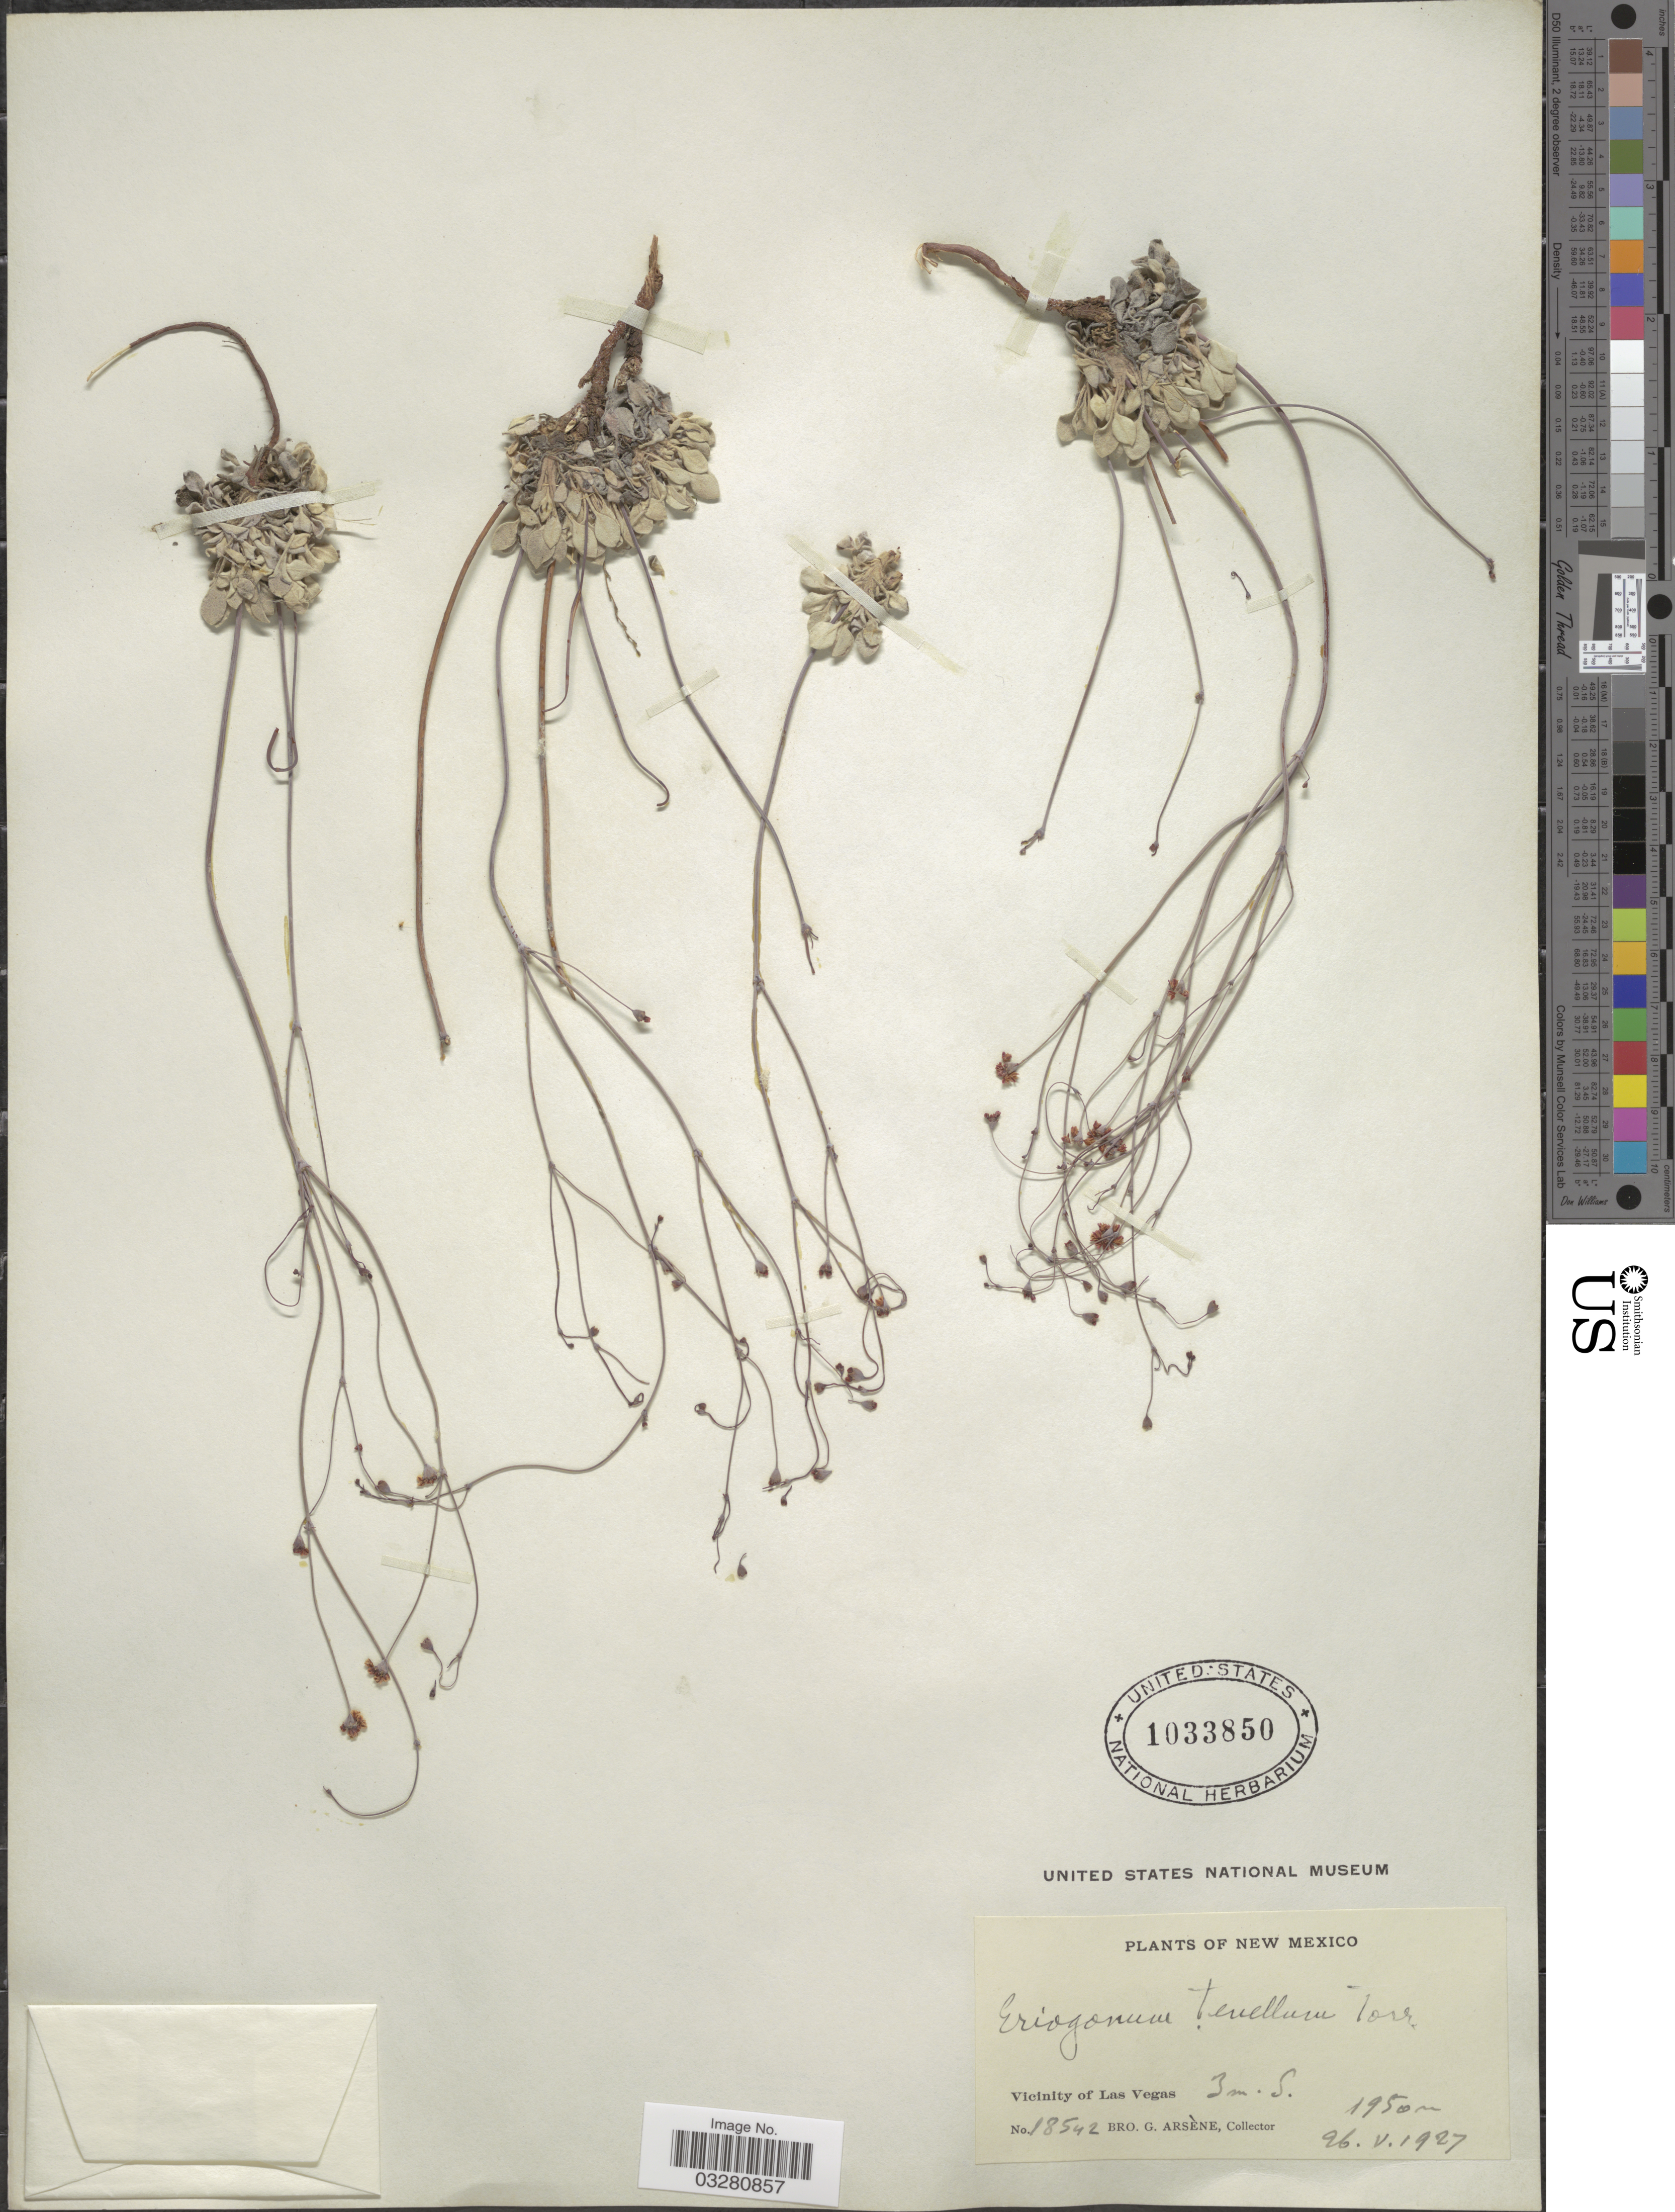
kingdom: Plantae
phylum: Tracheophyta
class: Magnoliopsida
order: Caryophyllales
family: Polygonaceae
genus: Eriogonum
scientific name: Eriogonum tenellum var. tenellum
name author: Torr.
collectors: Bro. G. Arsène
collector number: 18542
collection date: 1927-05-26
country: United States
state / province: New Mexico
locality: Vicinity of Las Vegas , 3 m. S.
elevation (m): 1950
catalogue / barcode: US 1033850